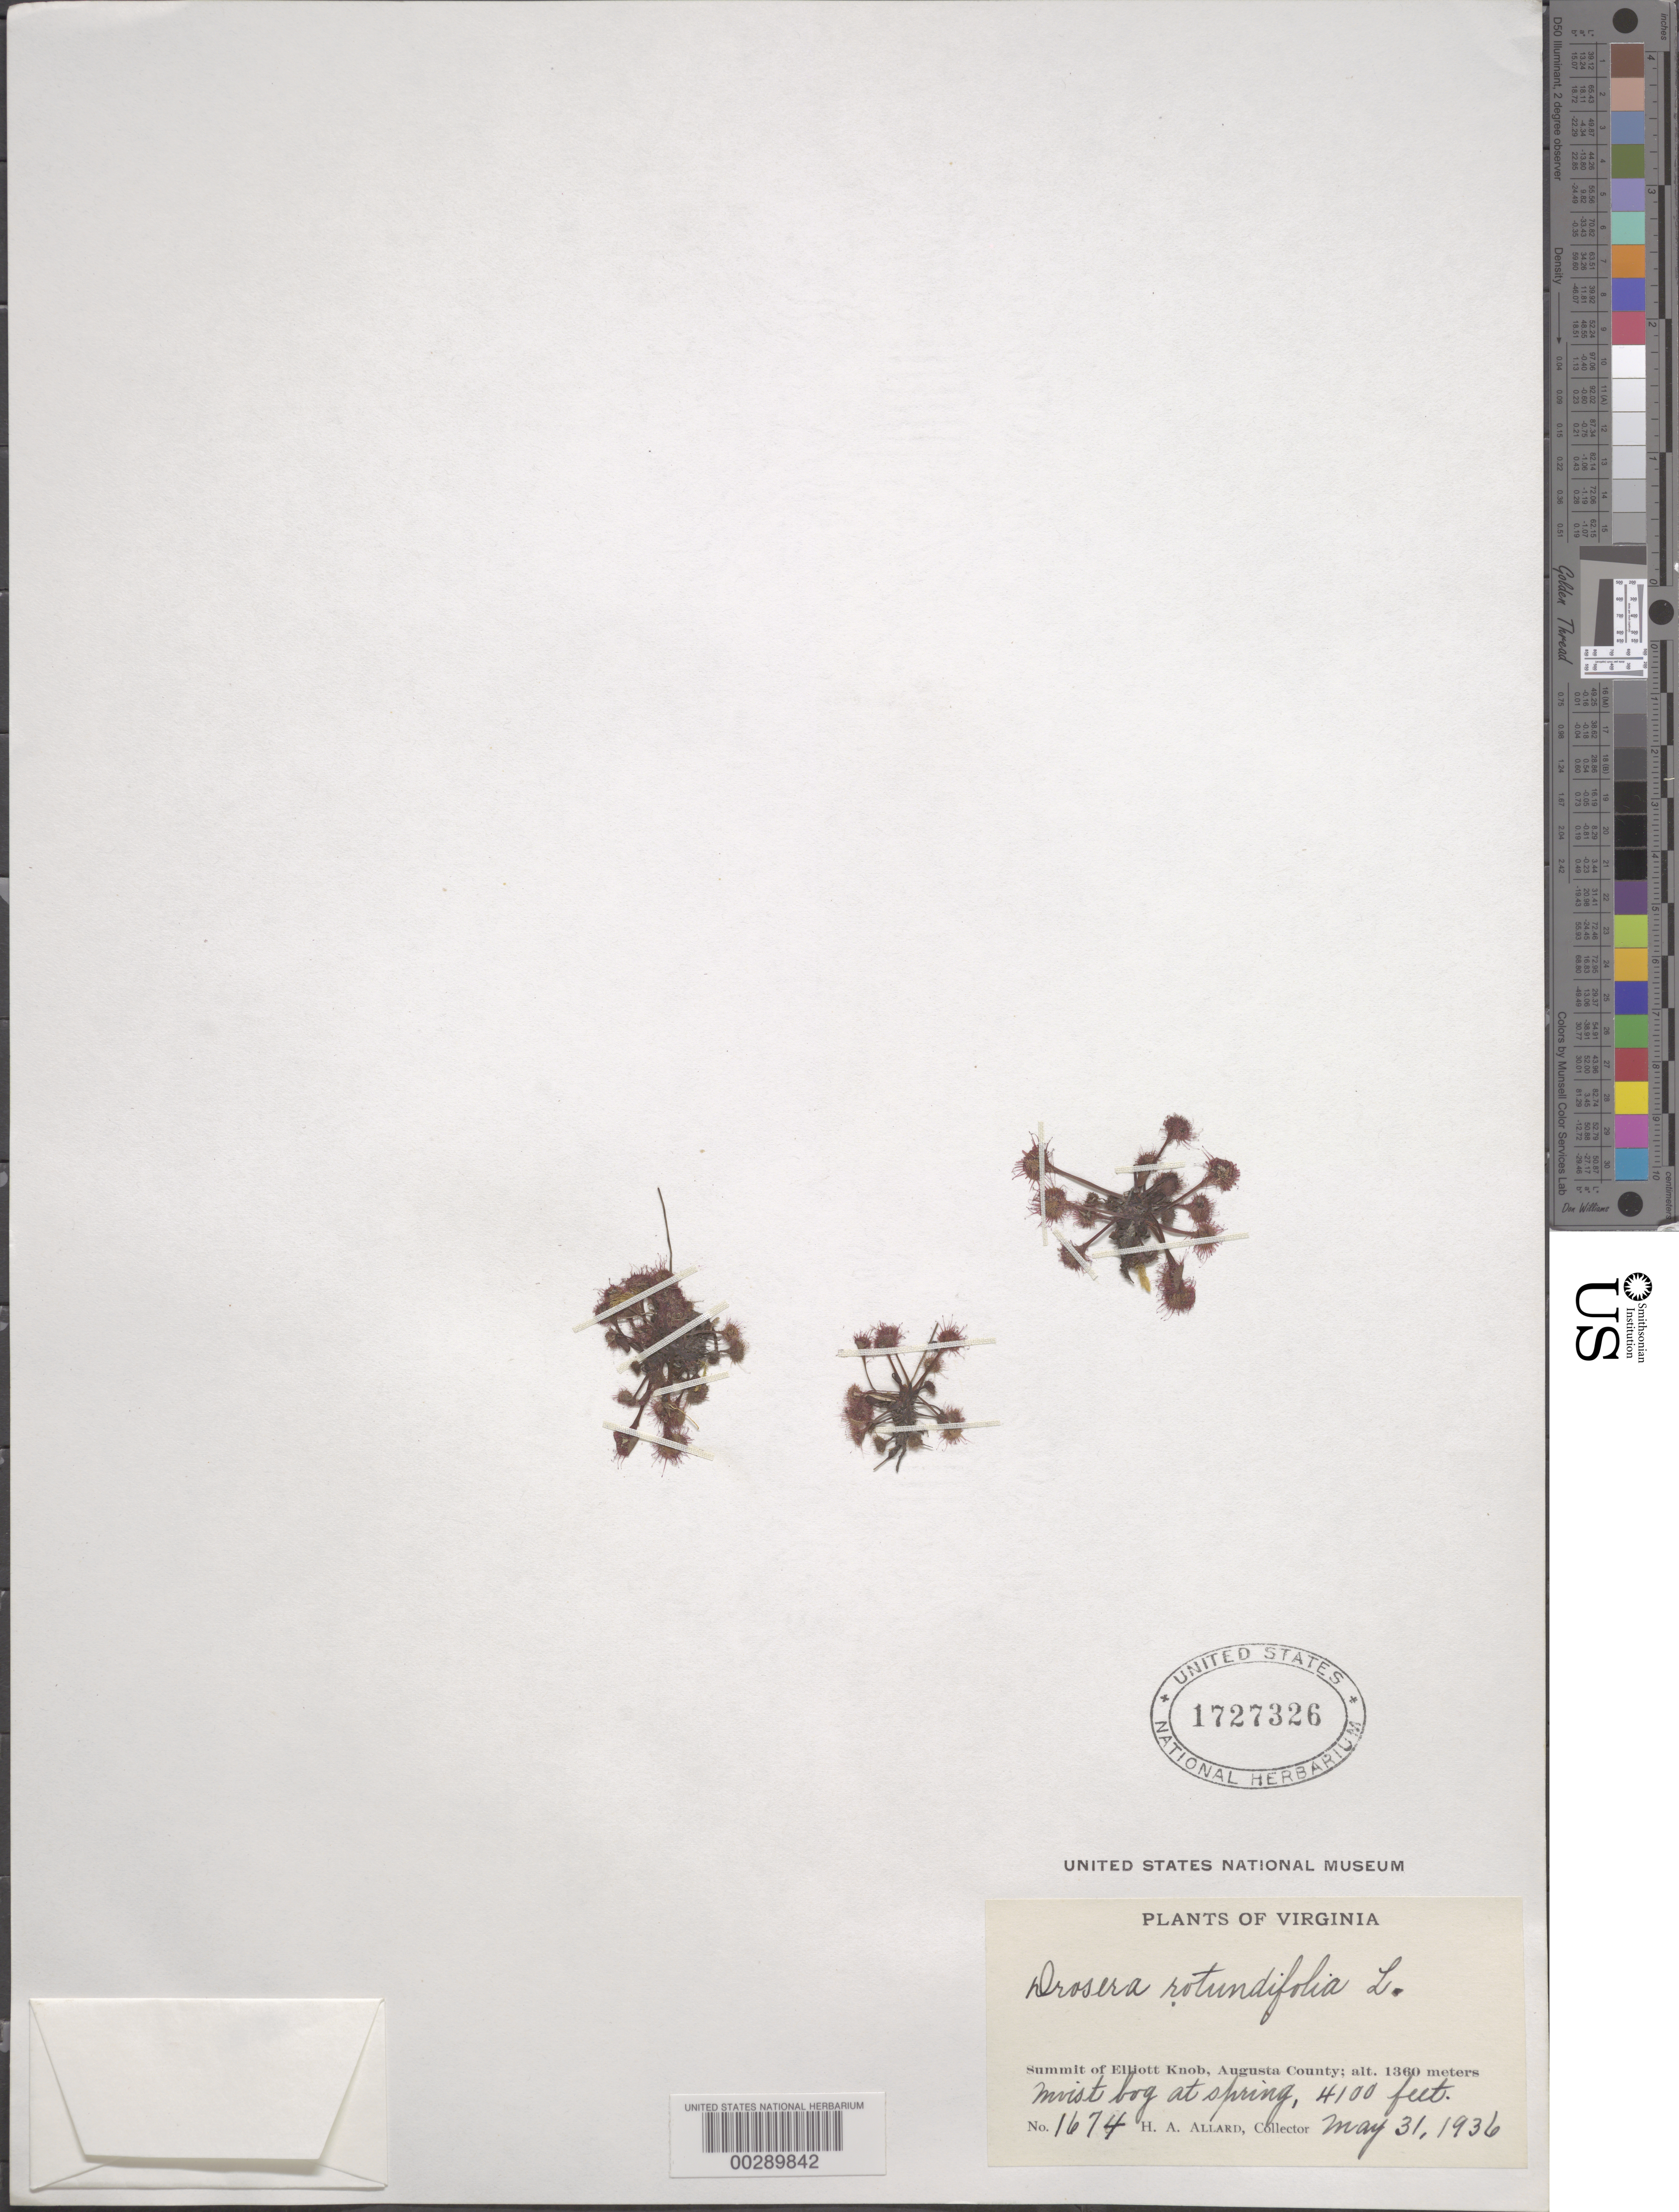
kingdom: Plantae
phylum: Tracheophyta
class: Magnoliopsida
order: Caryophyllales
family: Droseraceae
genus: Drosera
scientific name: Drosera rotundifolia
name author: L.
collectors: H. A. Allard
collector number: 1674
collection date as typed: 31 May 1936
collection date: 1936-05-31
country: United States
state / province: Virginia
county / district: Augusta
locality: Summit of elliot knob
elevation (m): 1250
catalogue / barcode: US 1727326